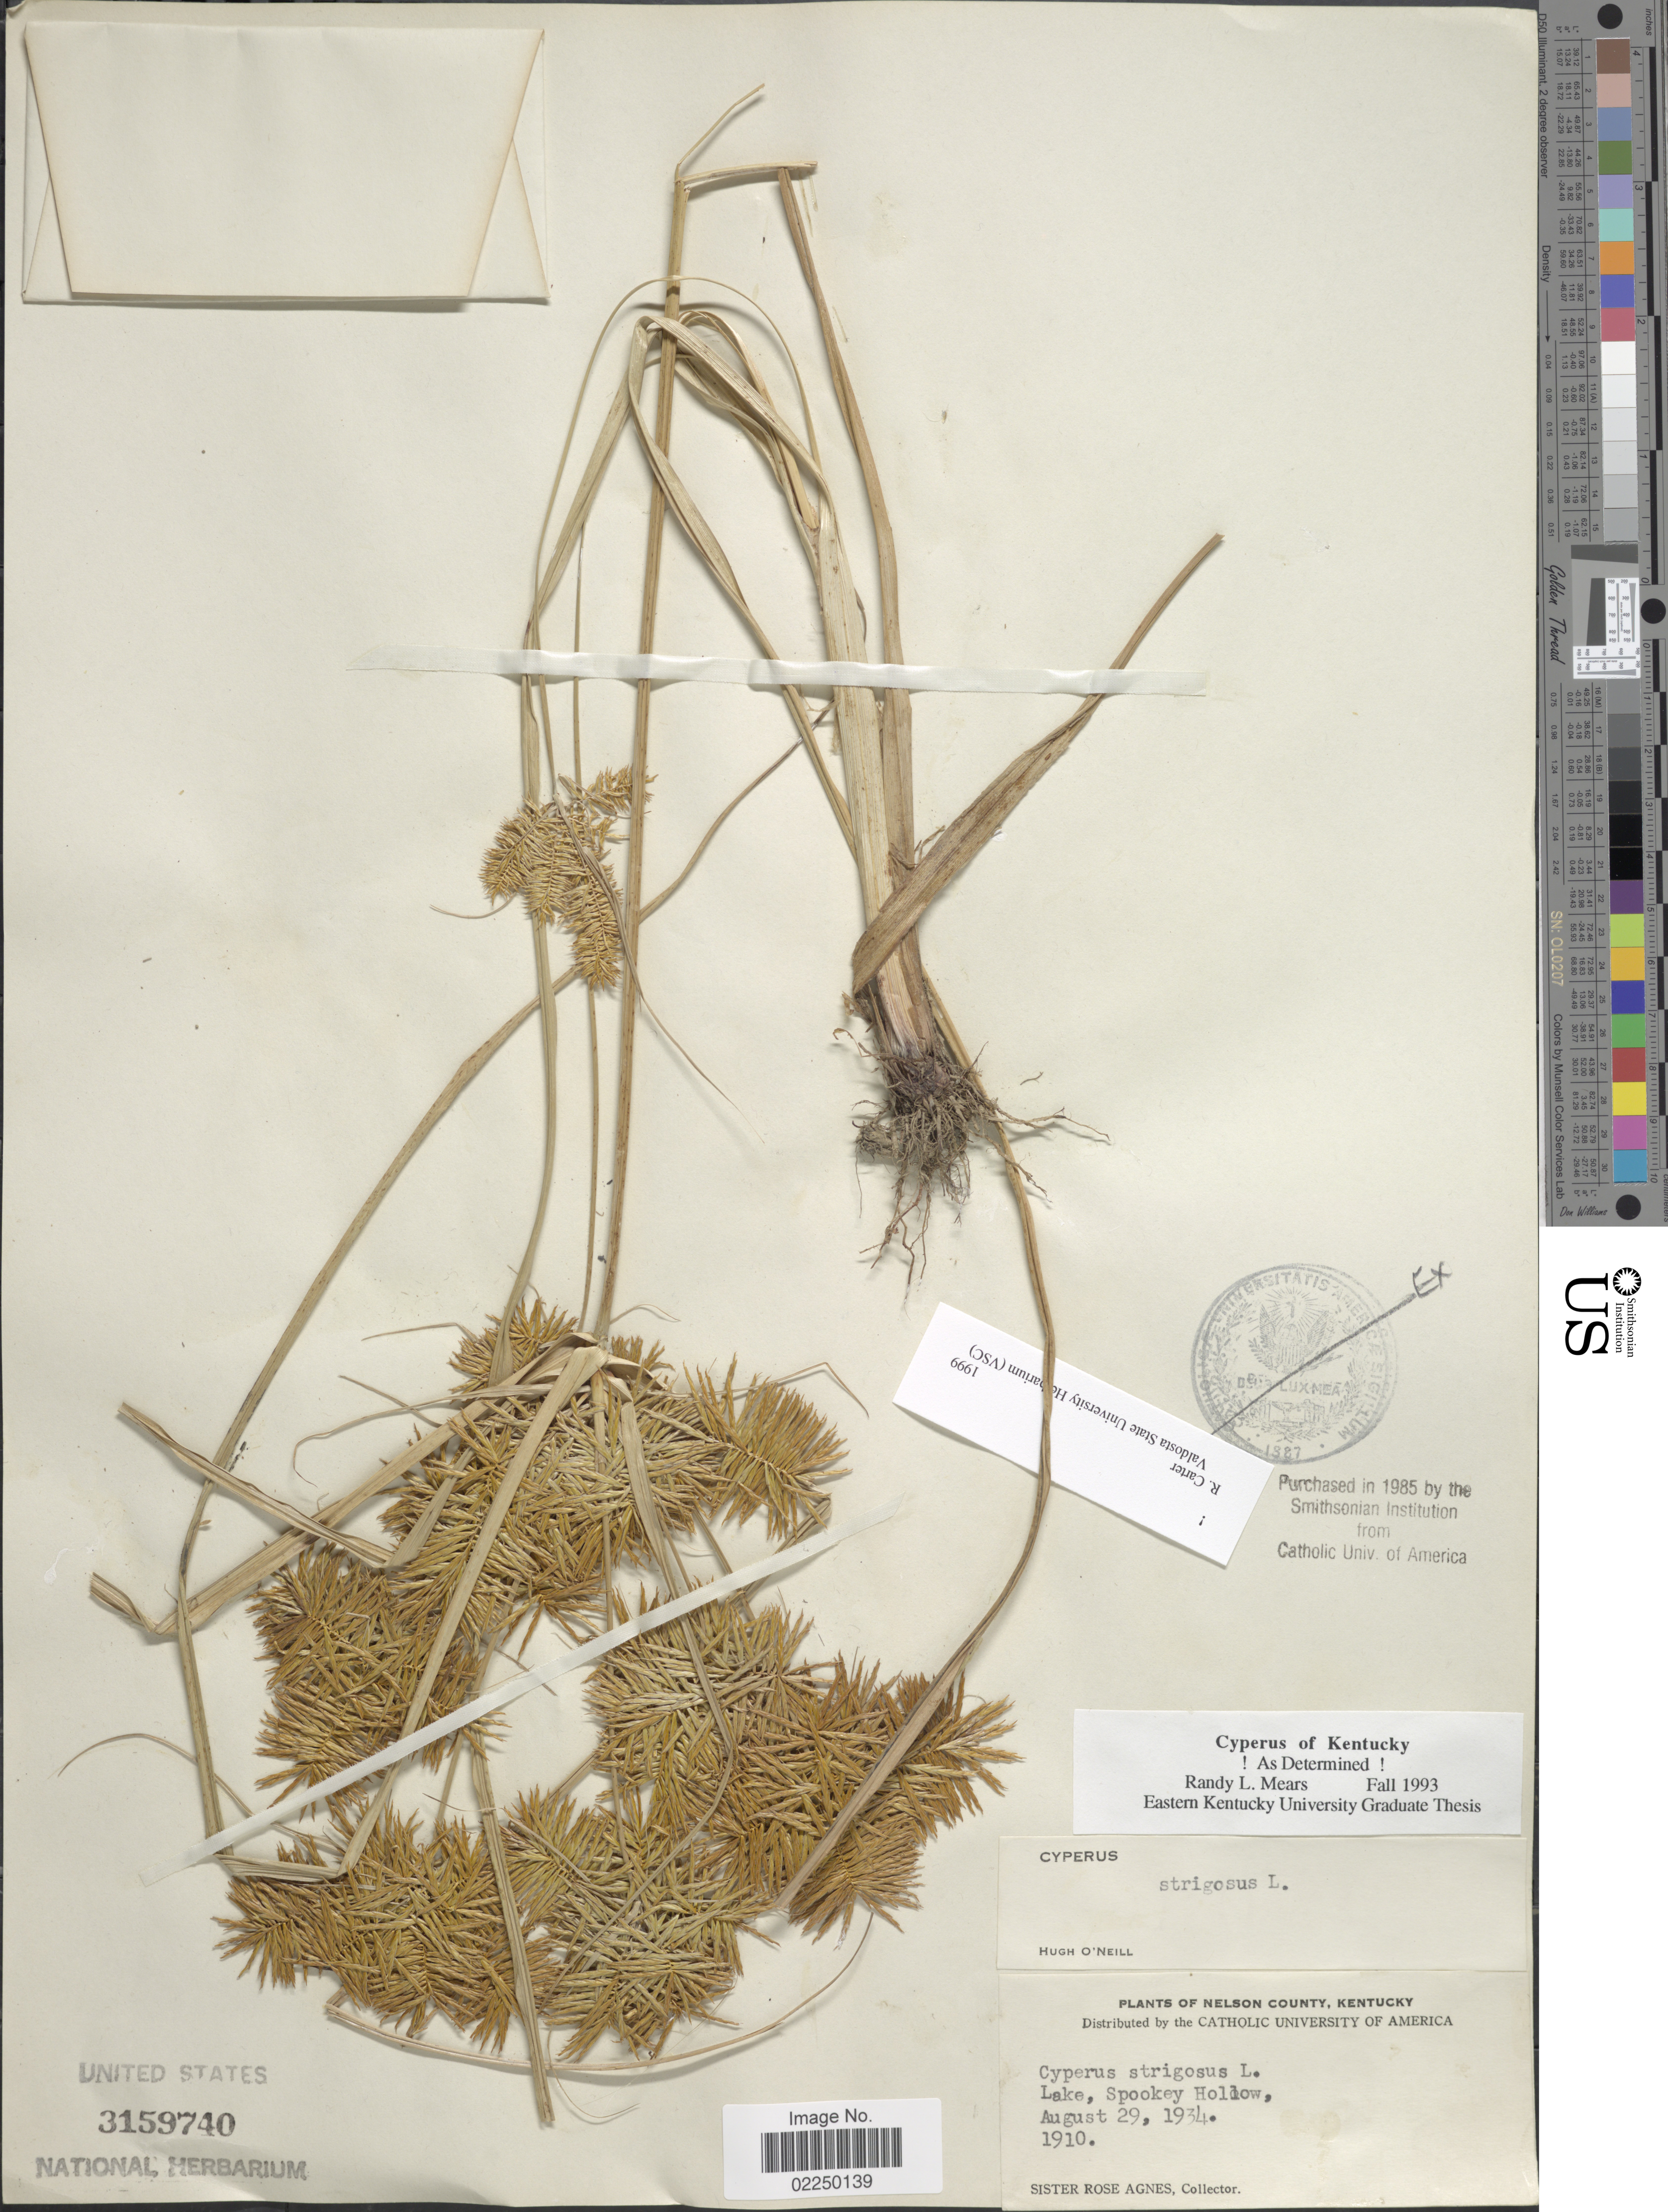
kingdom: Plantae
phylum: Tracheophyta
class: Liliopsida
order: Poales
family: Cyperaceae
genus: Cyperus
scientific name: Cyperus strigosus L.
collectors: Sister Rose Agnes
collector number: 1910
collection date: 1934-08-29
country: United States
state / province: Kentucky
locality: Nelson County, Lake, Spookey Hollow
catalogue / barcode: US 3159740